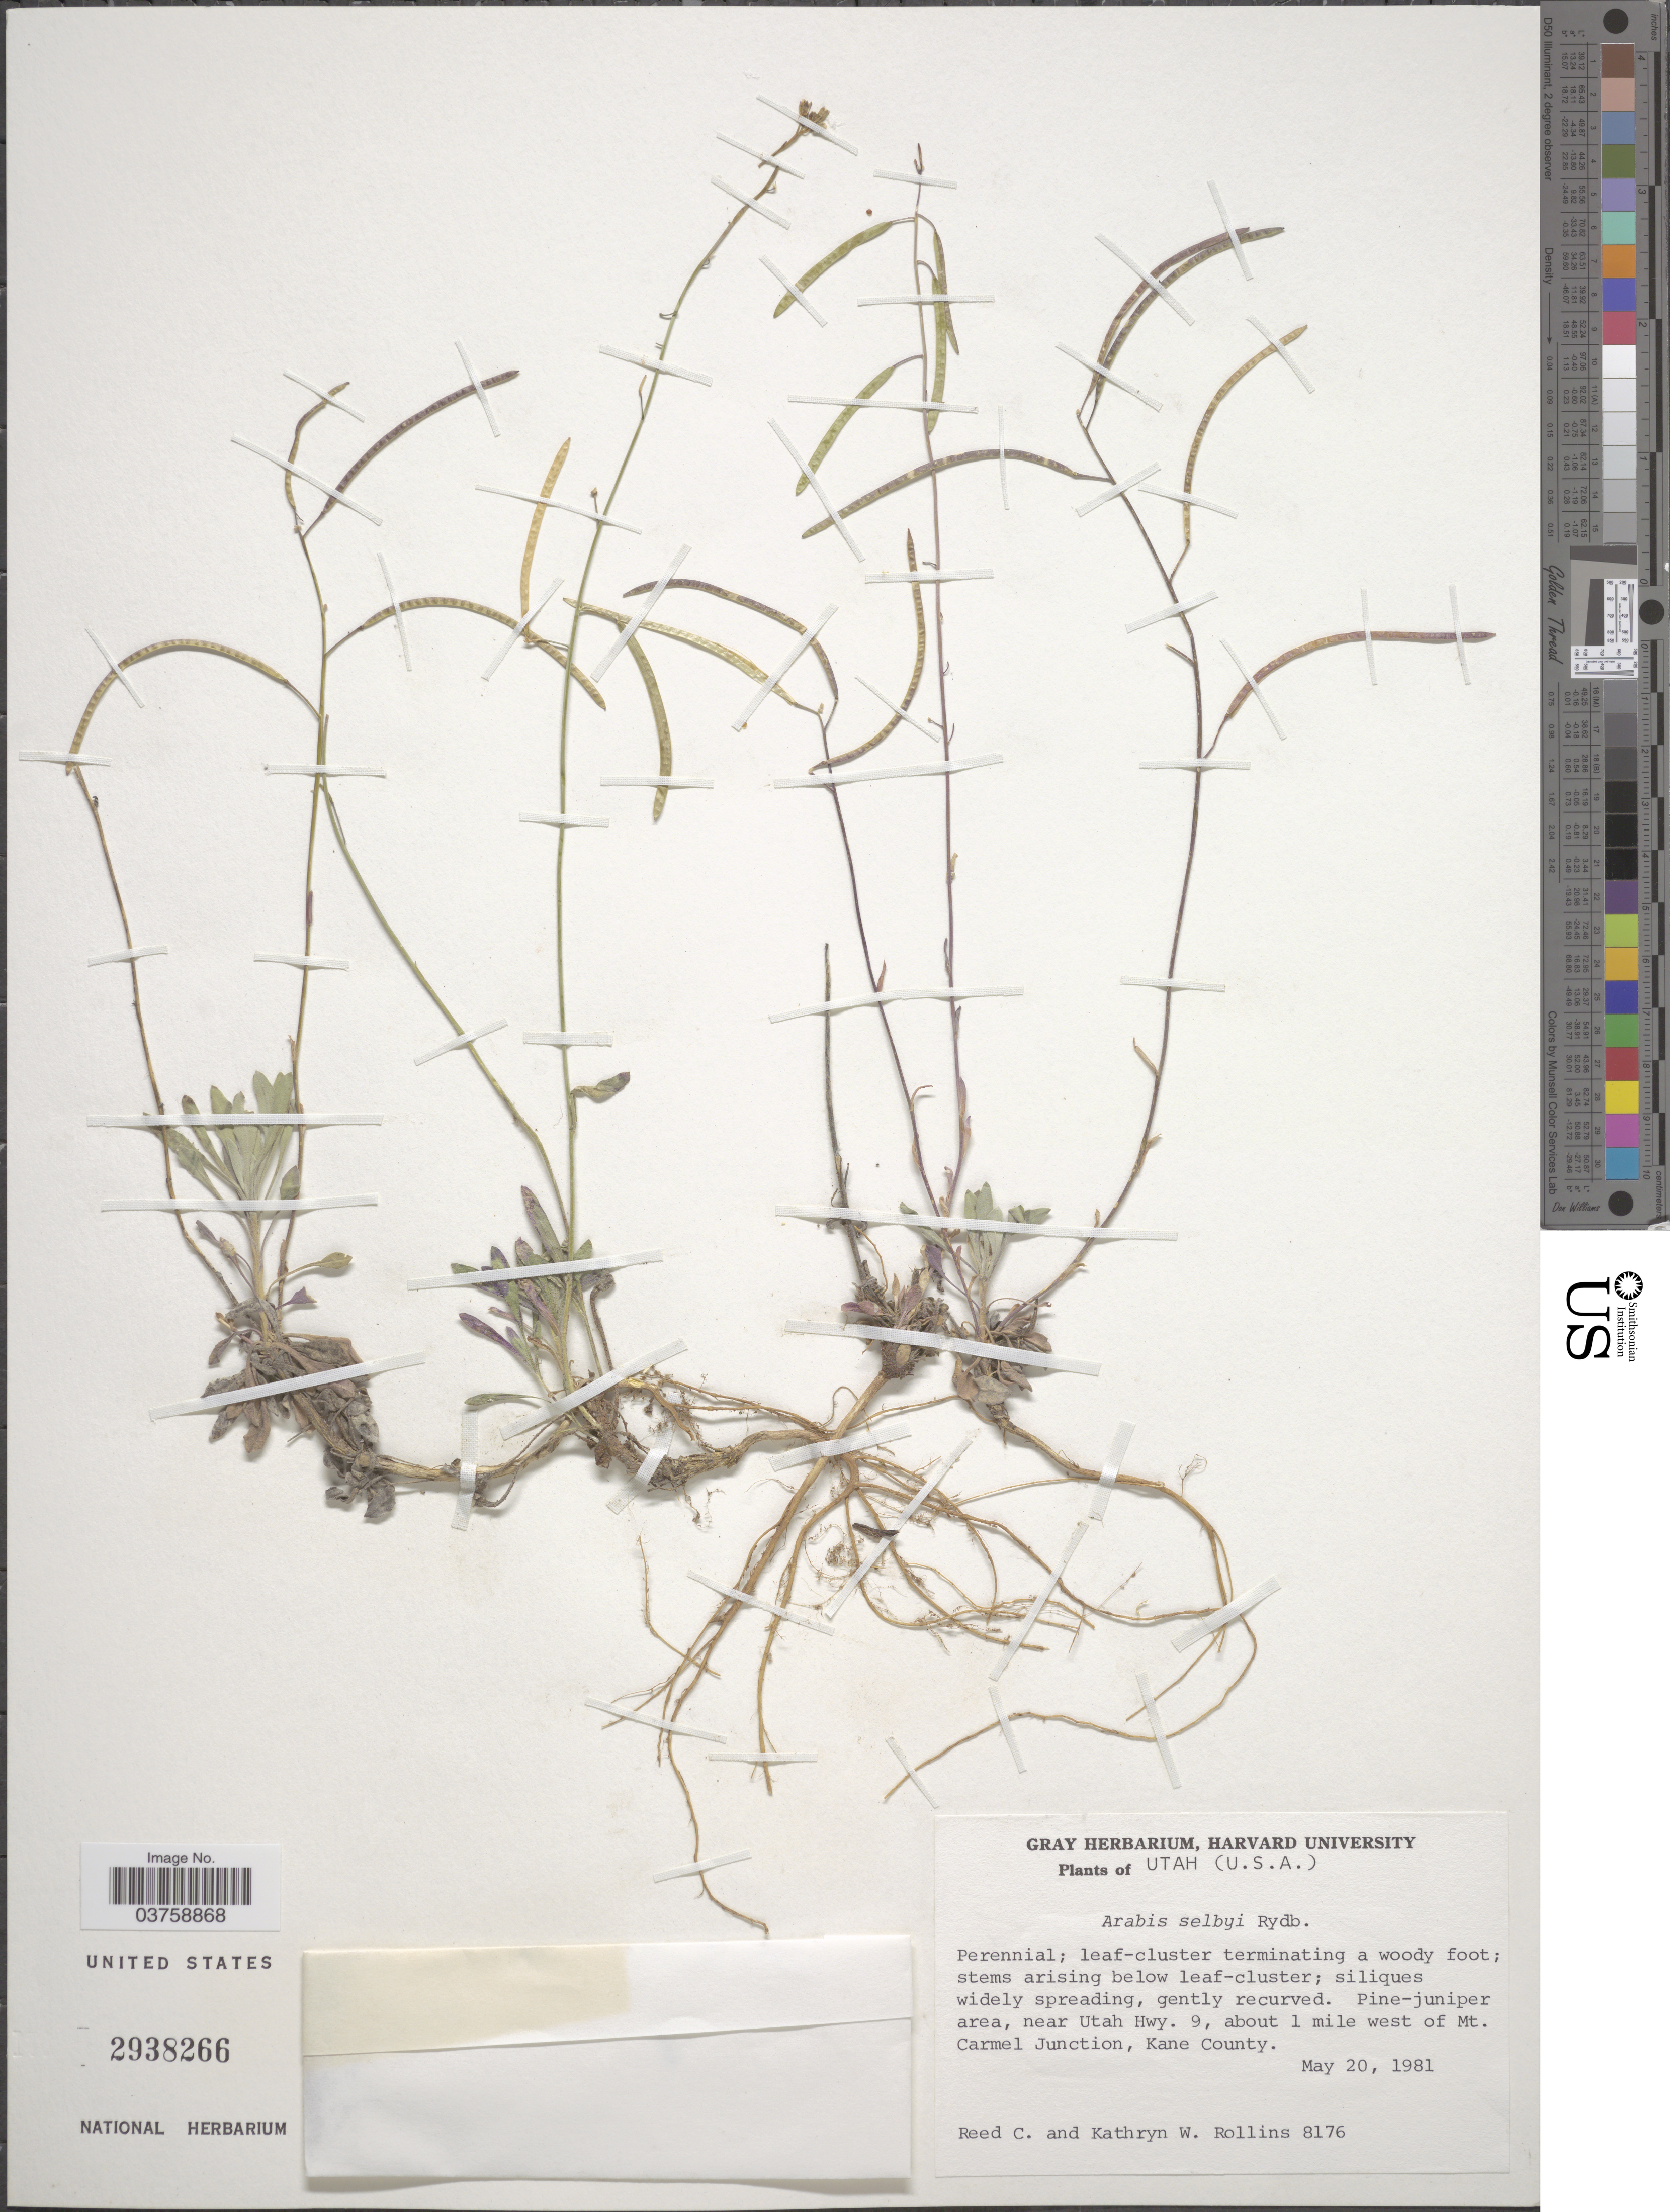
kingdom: Plantae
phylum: Tracheophyta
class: Magnoliopsida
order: Brassicales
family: Brassicaceae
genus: Arabis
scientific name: Arabis selbyi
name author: Rydb.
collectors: R. C. Rollins & K. W. Rollins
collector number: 8176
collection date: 1981-05-20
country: United States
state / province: Utah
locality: Pine-juniper area, near Utah Hwy. 9, about 1 mile west of Mt. Carmel Junction, Kane County.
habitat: pine-juniper area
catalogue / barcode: US 2938266